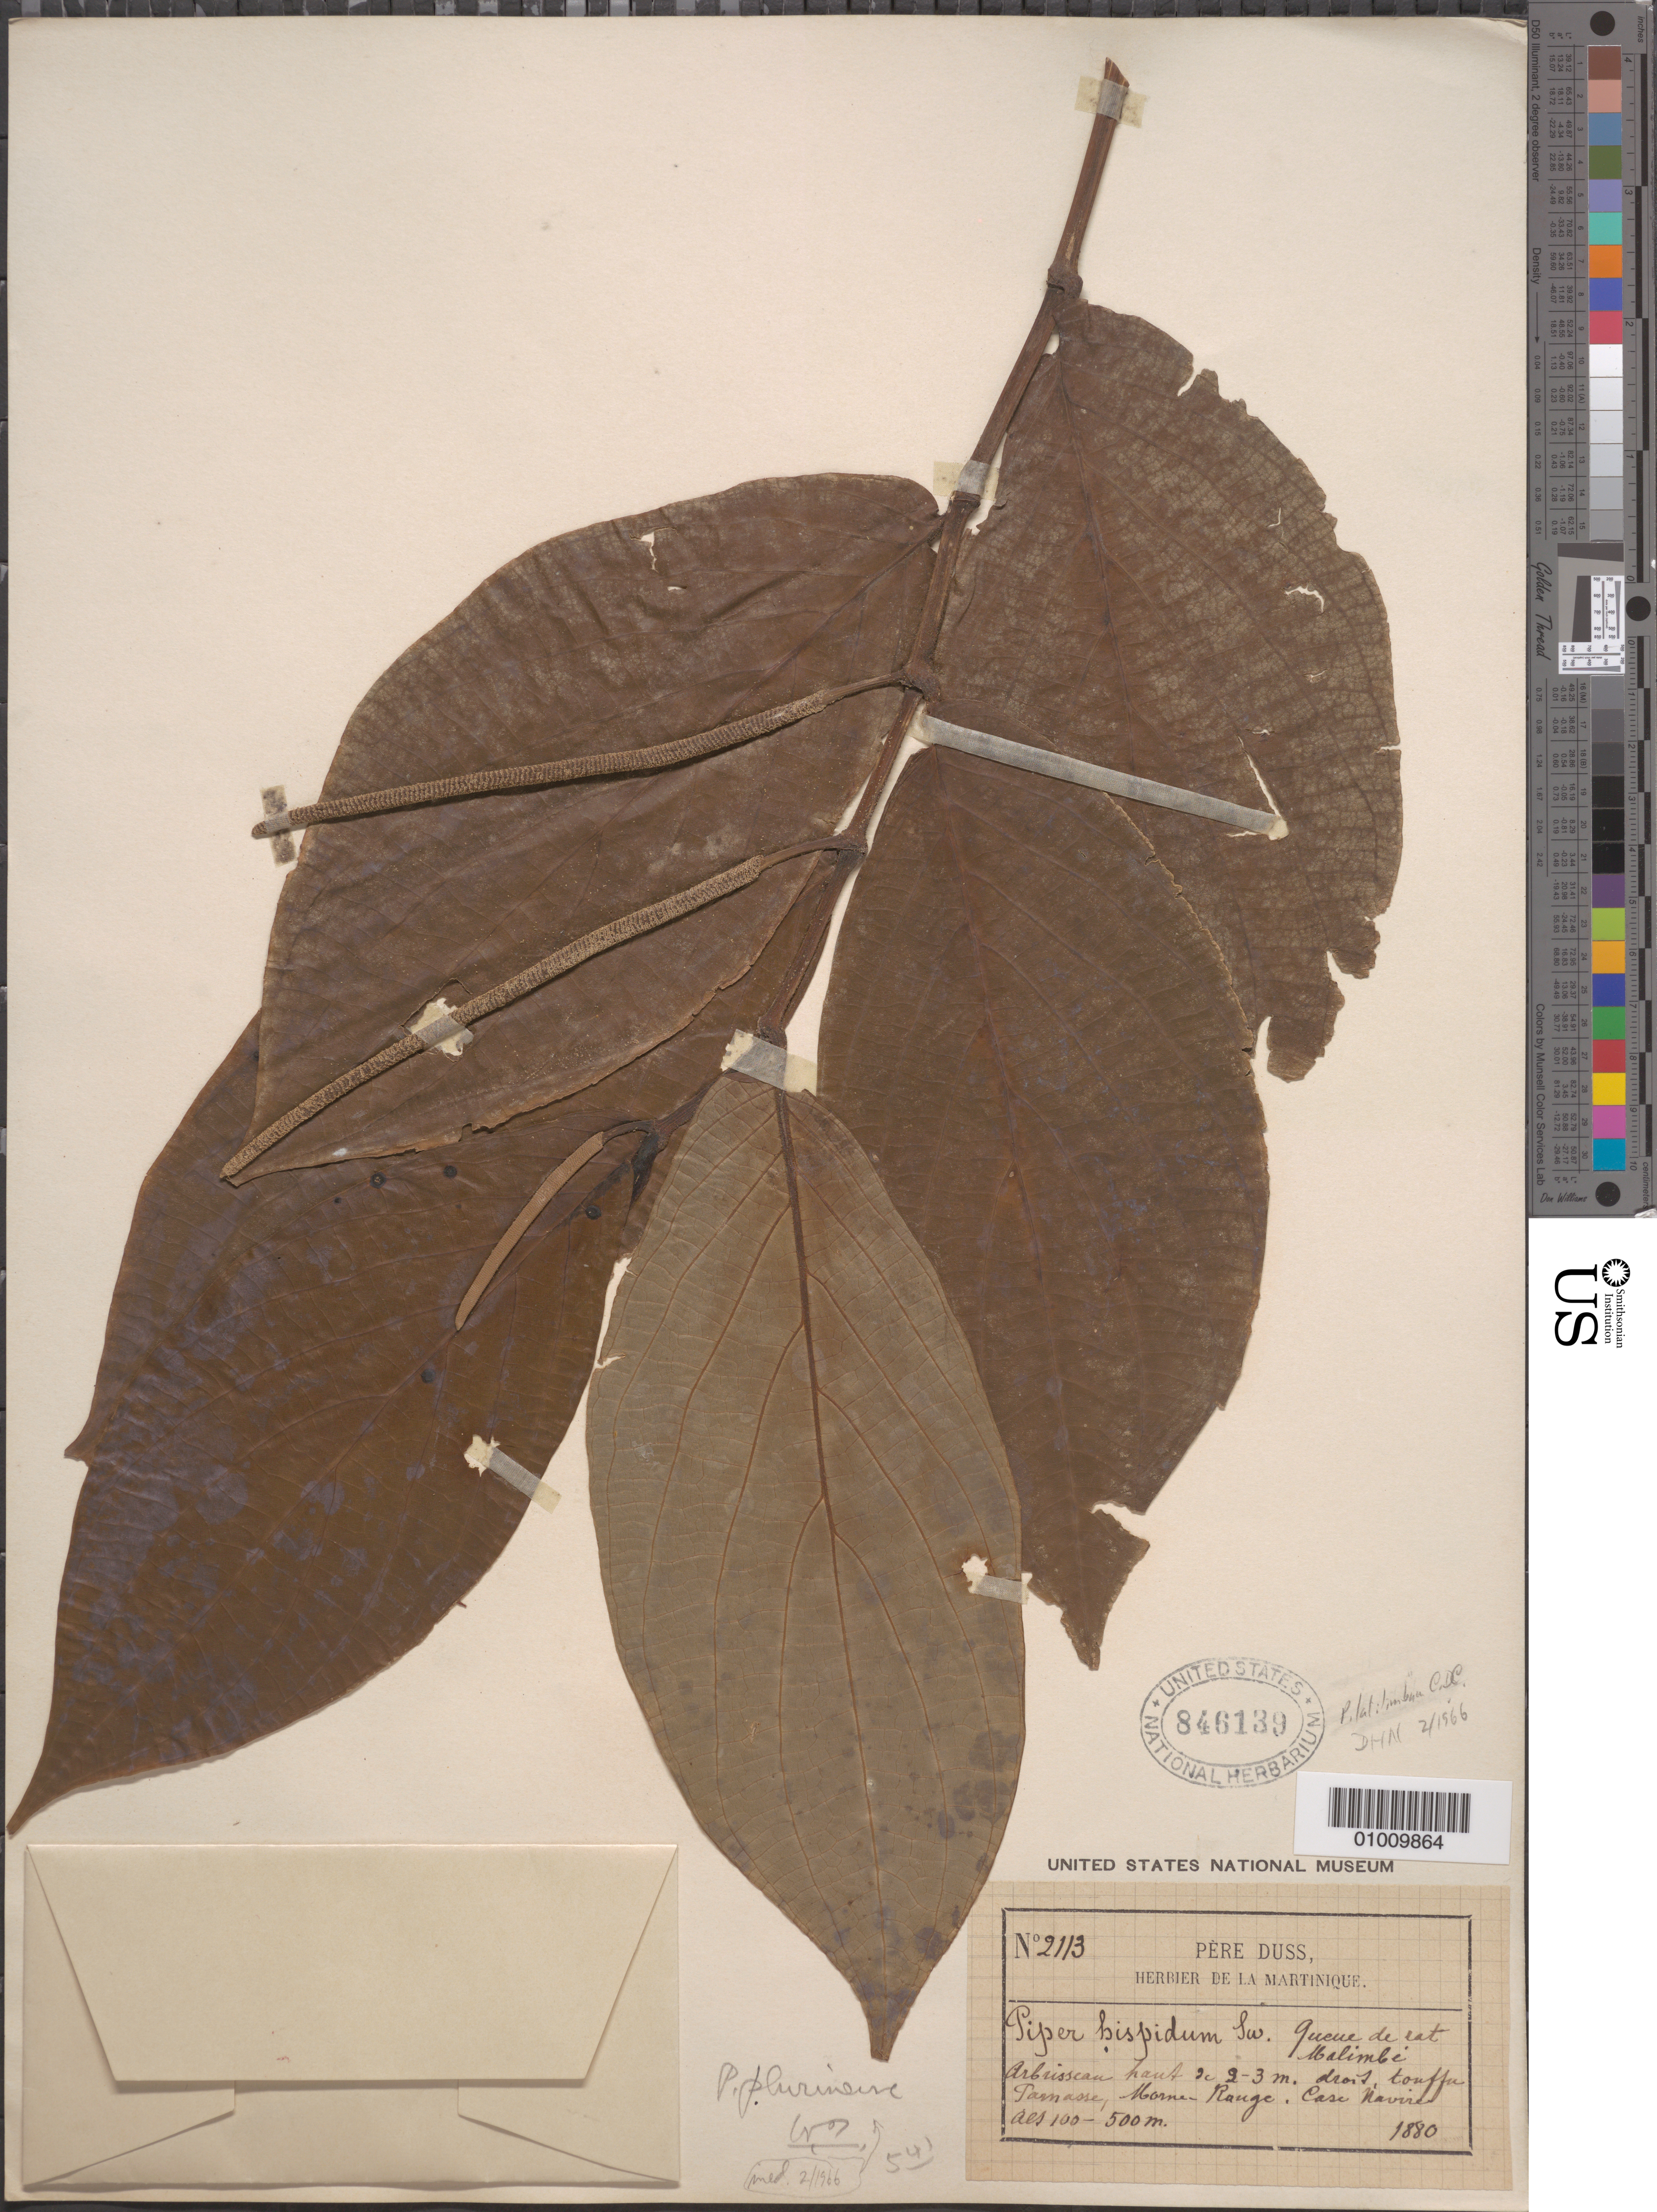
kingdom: Plantae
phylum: Tracheophyta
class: Magnoliopsida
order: Piperales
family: Piperaceae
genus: Piper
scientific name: Piper latilimbum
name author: C. DC. in Urb.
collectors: Père Duss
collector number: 2113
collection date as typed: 1880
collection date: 1880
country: Martinique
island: Martinique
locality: Morne Rouge, Case Navier.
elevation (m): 100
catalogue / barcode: US 846139